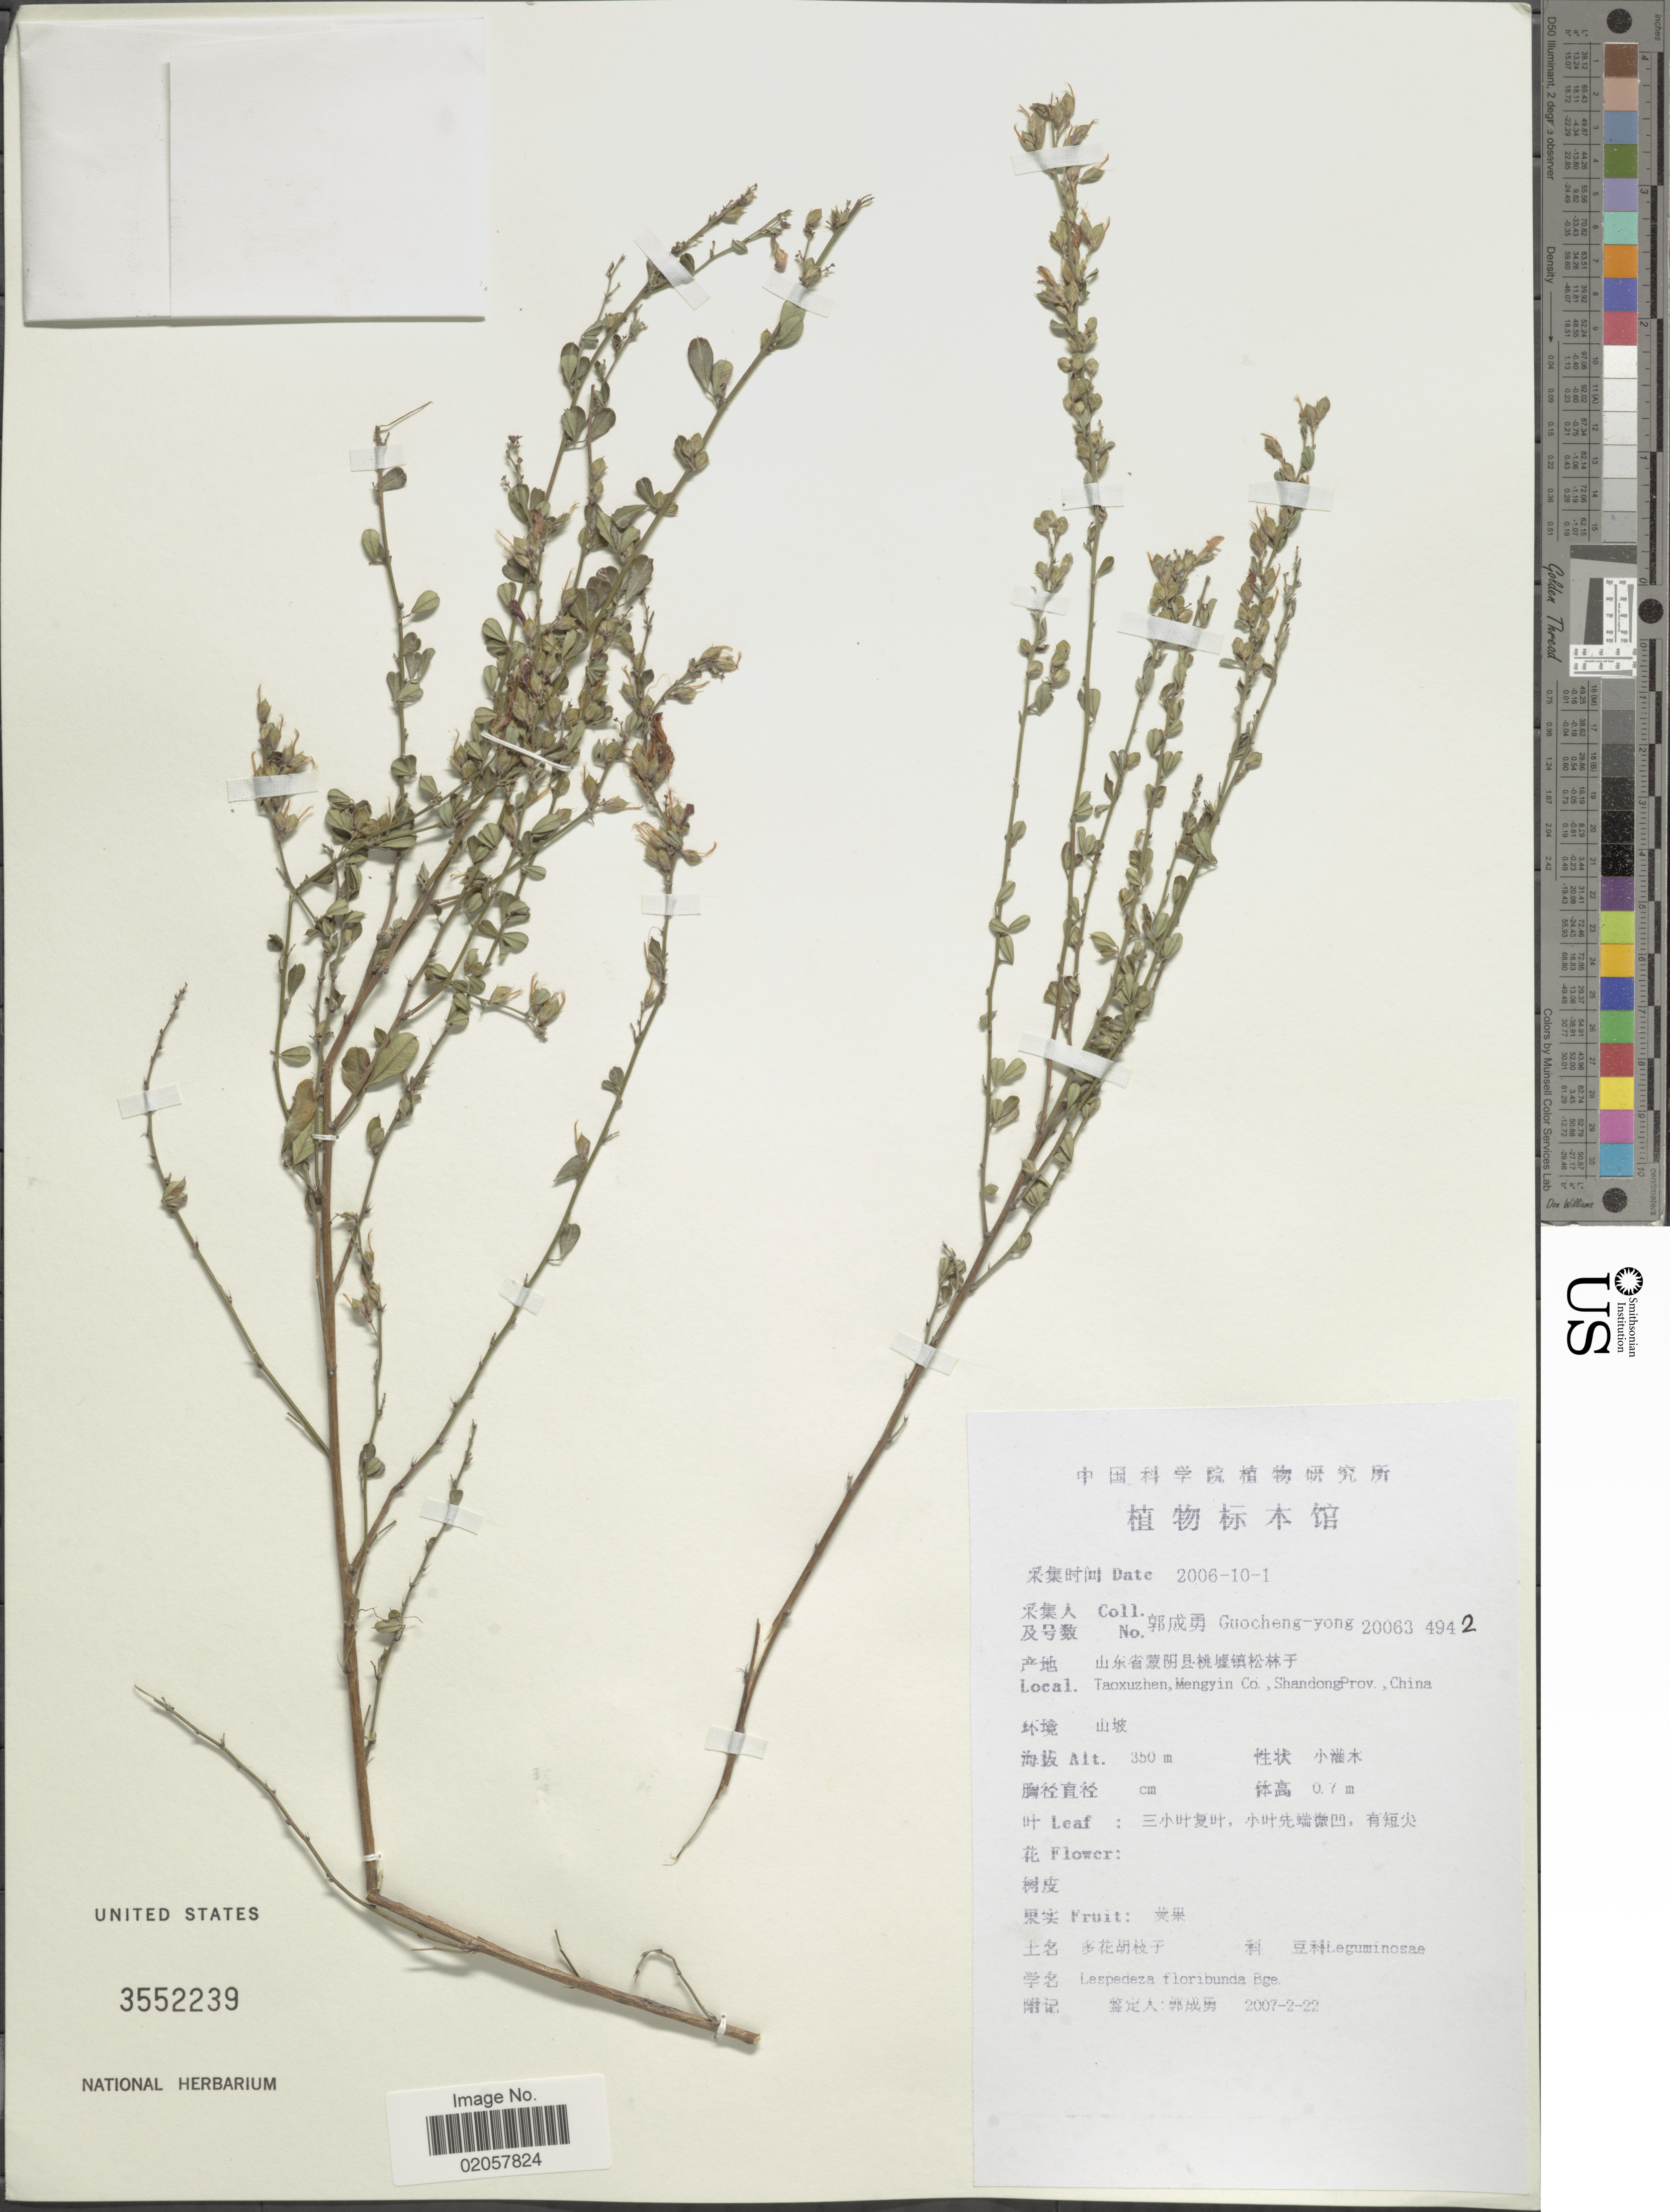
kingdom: Plantae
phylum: Tracheophyta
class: Magnoliopsida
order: Fabales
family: Fabaceae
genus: Lespedeza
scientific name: Lespedeza floribunda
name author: Bunge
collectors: Guo cheng-yong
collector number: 20063-494-2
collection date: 2006-10-01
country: China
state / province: Shandong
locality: Taoxuzhen, Mengyin Co.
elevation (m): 350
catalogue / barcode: US 3552239